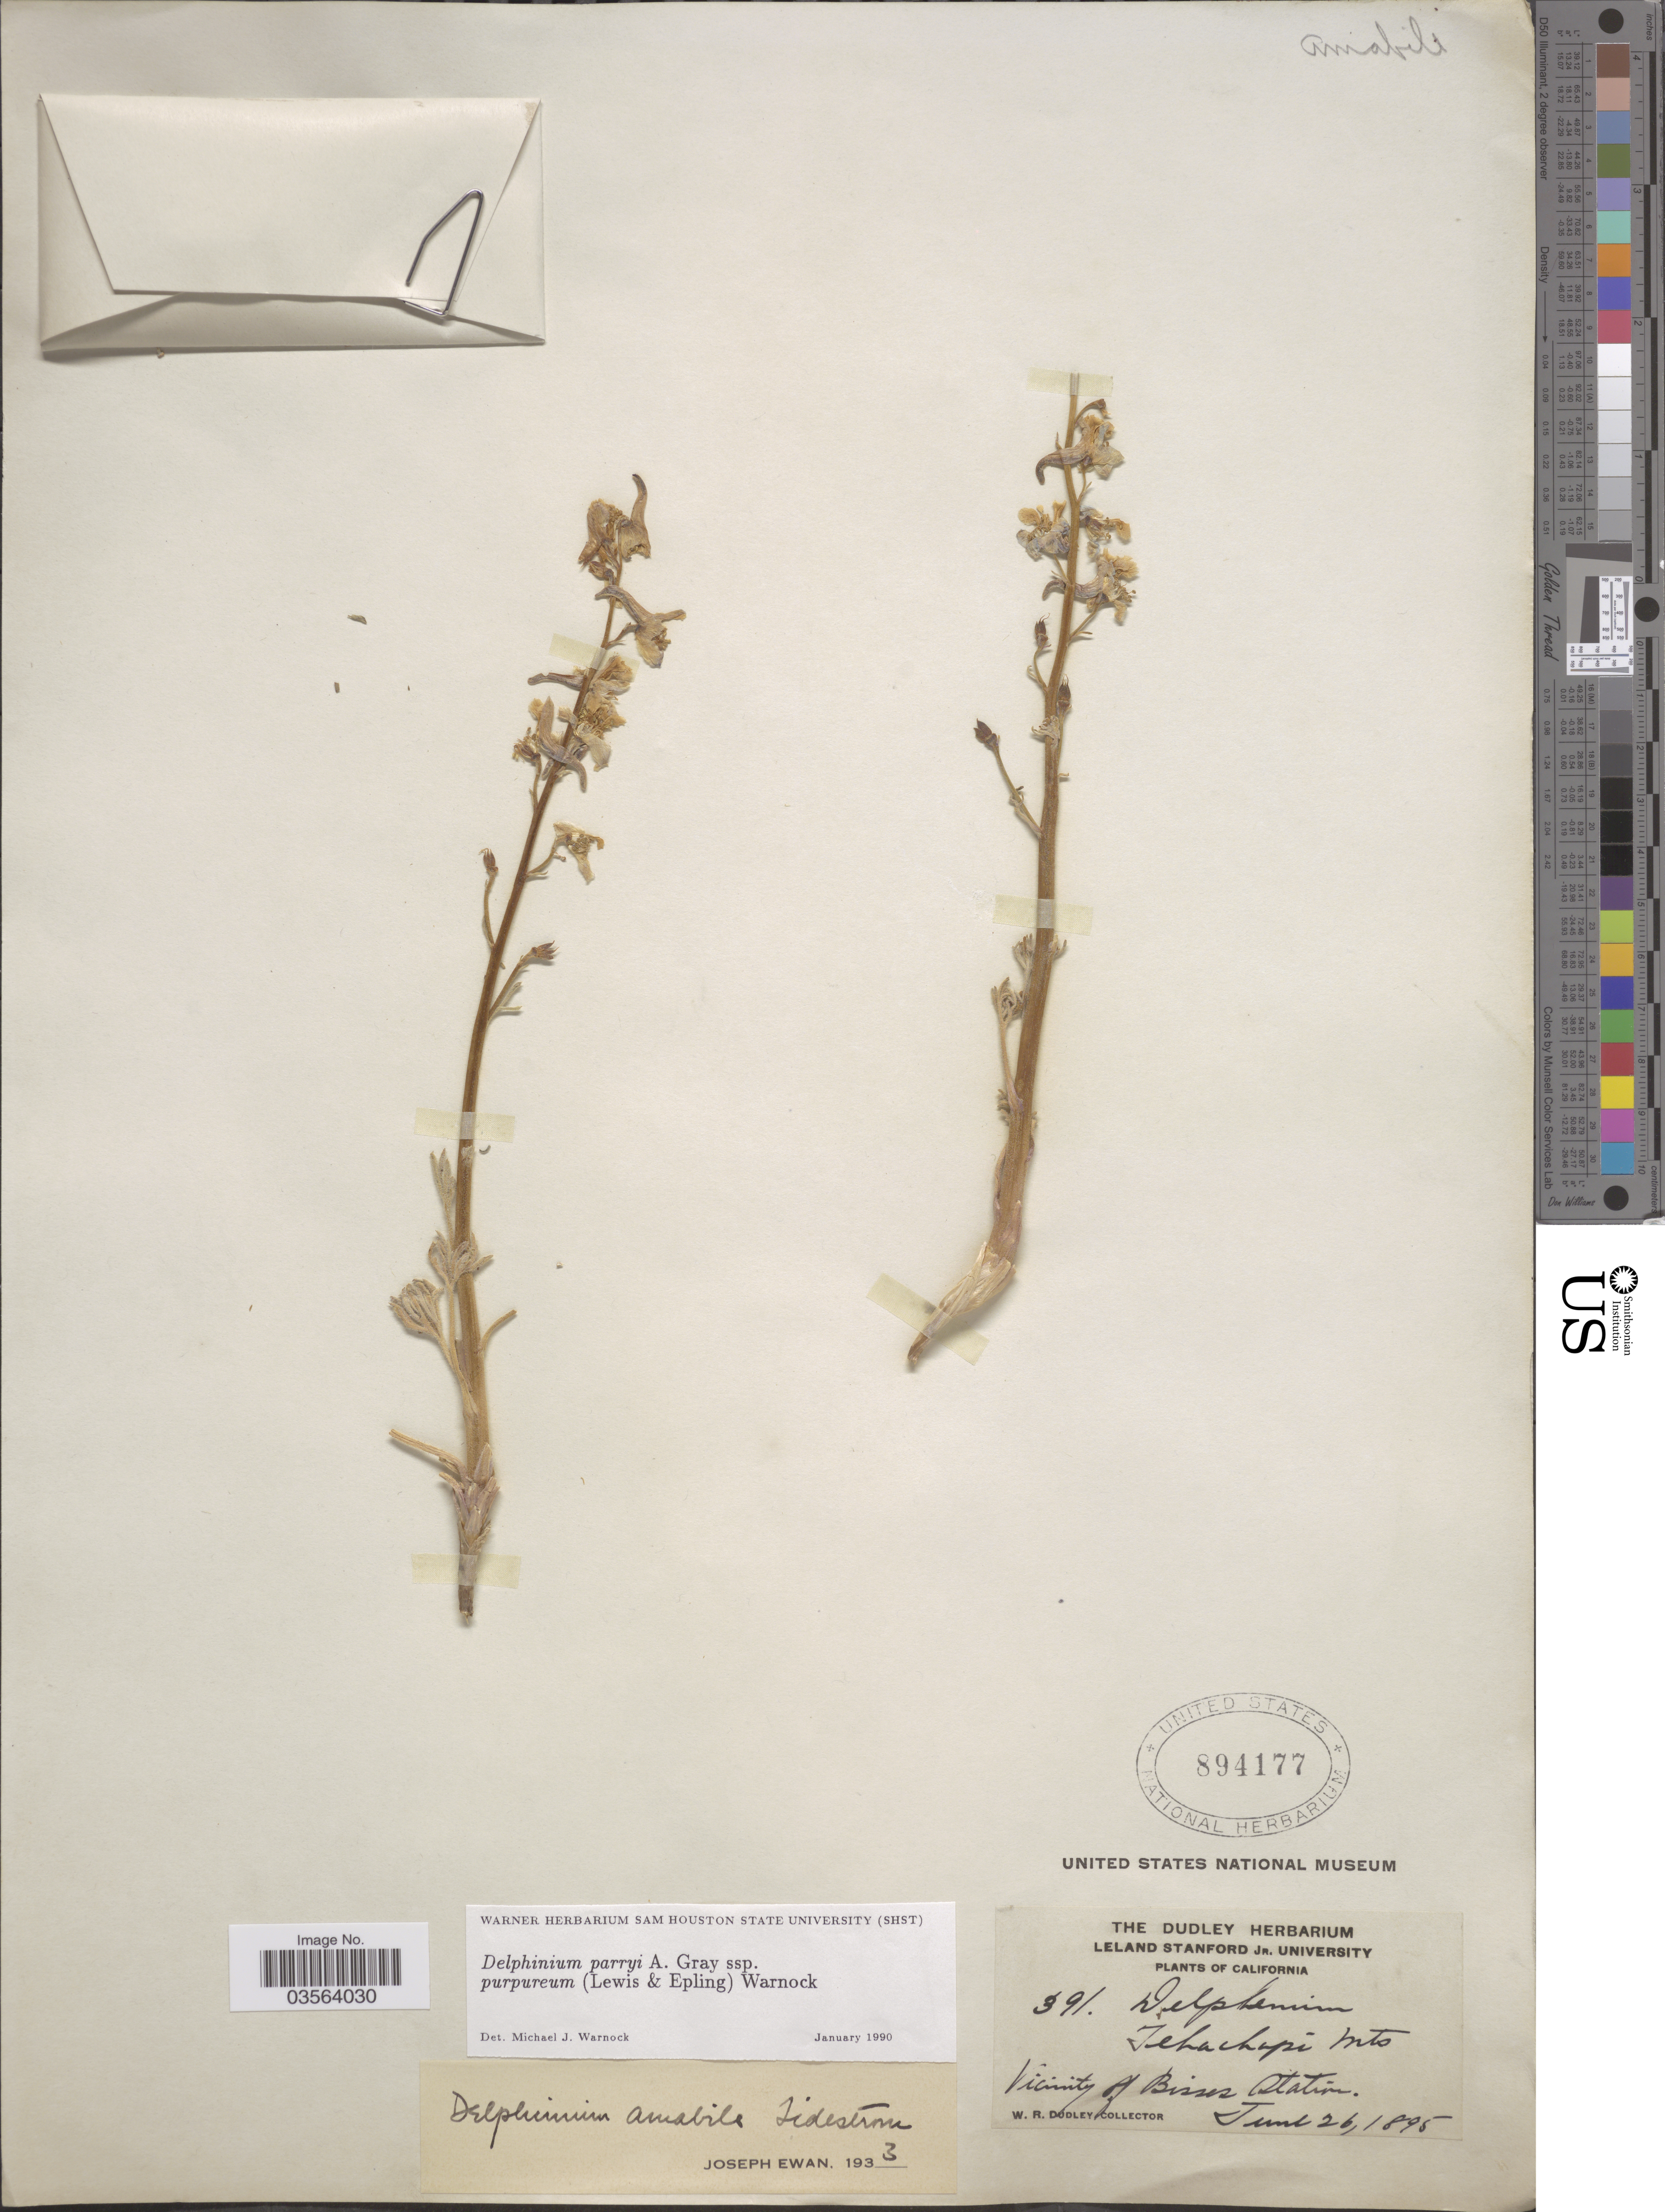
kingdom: Plantae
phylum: Tracheophyta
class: Magnoliopsida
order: Ranunculales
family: Ranunculaceae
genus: Delphinium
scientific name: Delphinium parryi subsp. purpureum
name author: (F. H. Lewis & Epling) M.J. Warnock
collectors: W. Dudley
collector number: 391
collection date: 1895-06-26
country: United States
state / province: California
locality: Tehachapi Mts. Vicinity of Bisses Station.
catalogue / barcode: US 894177